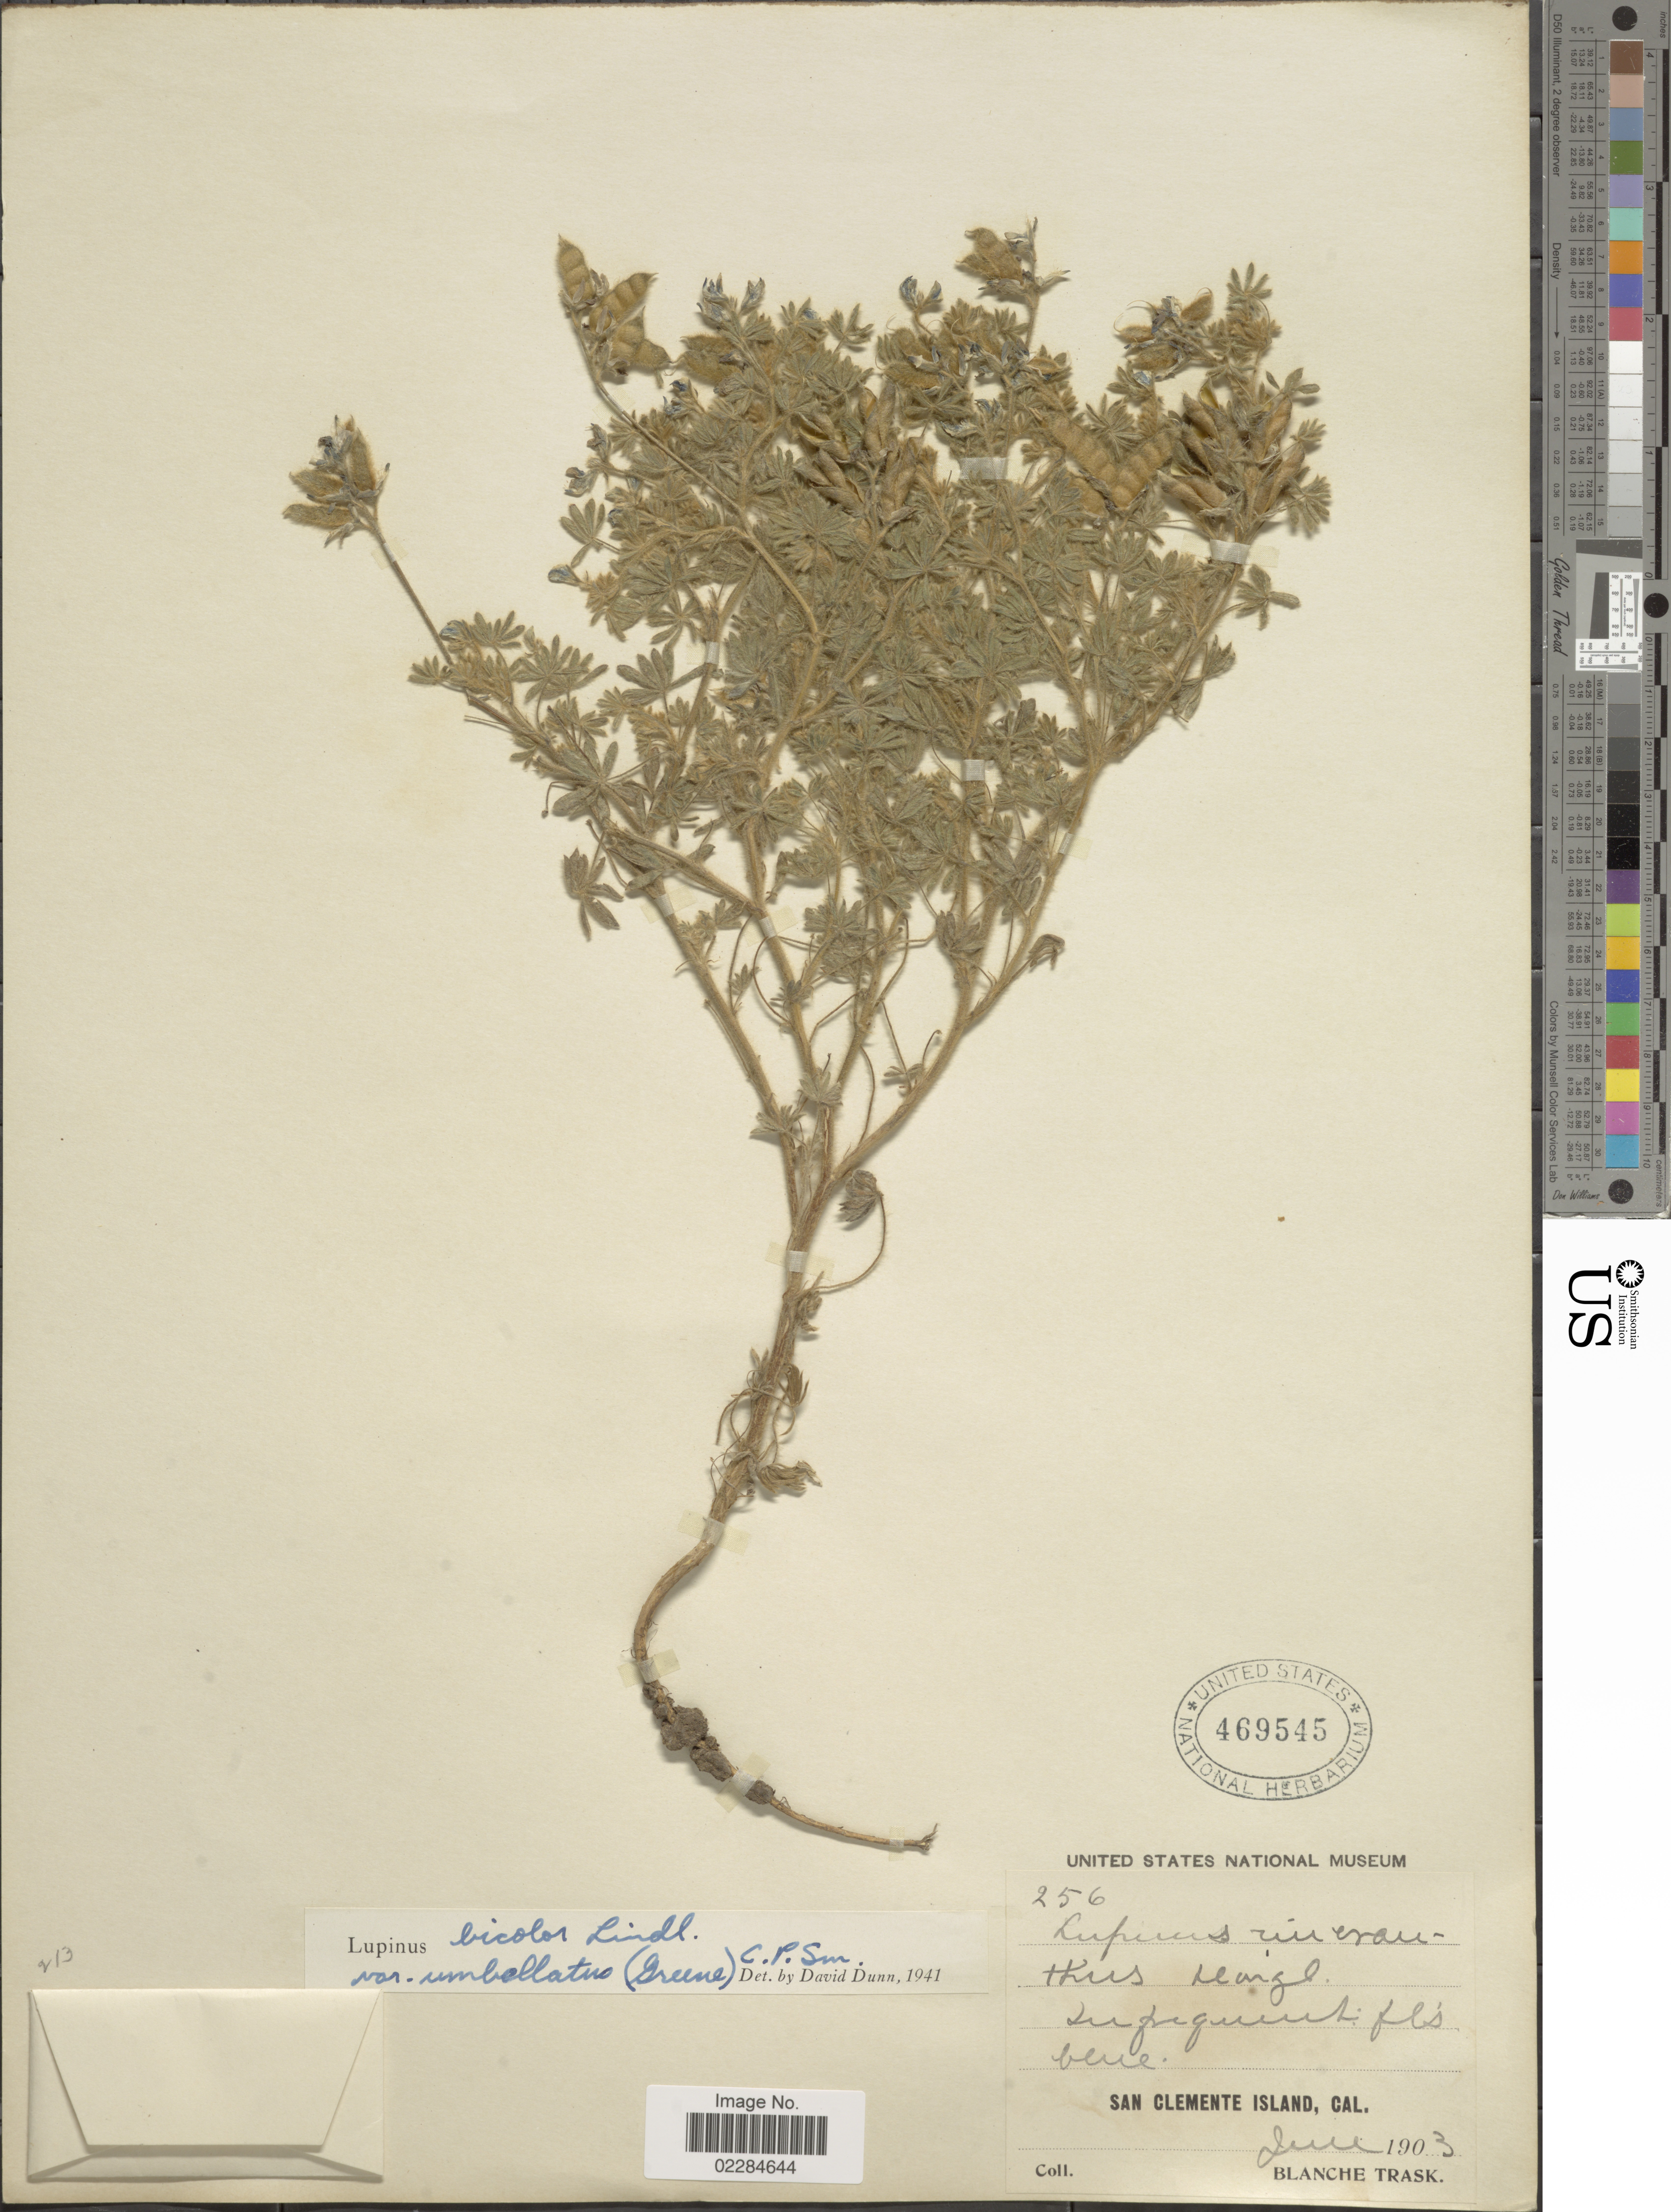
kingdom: Plantae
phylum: Tracheophyta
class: Magnoliopsida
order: Fabales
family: Fabaceae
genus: Lupinus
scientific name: Lupinus bicolor var. umbellatus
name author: (Greene) C.P. Sm.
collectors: B. Trask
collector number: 256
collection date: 1903-06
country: United States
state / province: California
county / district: Los Angeles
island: San Clemente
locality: San Clemente Island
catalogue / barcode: US 469545